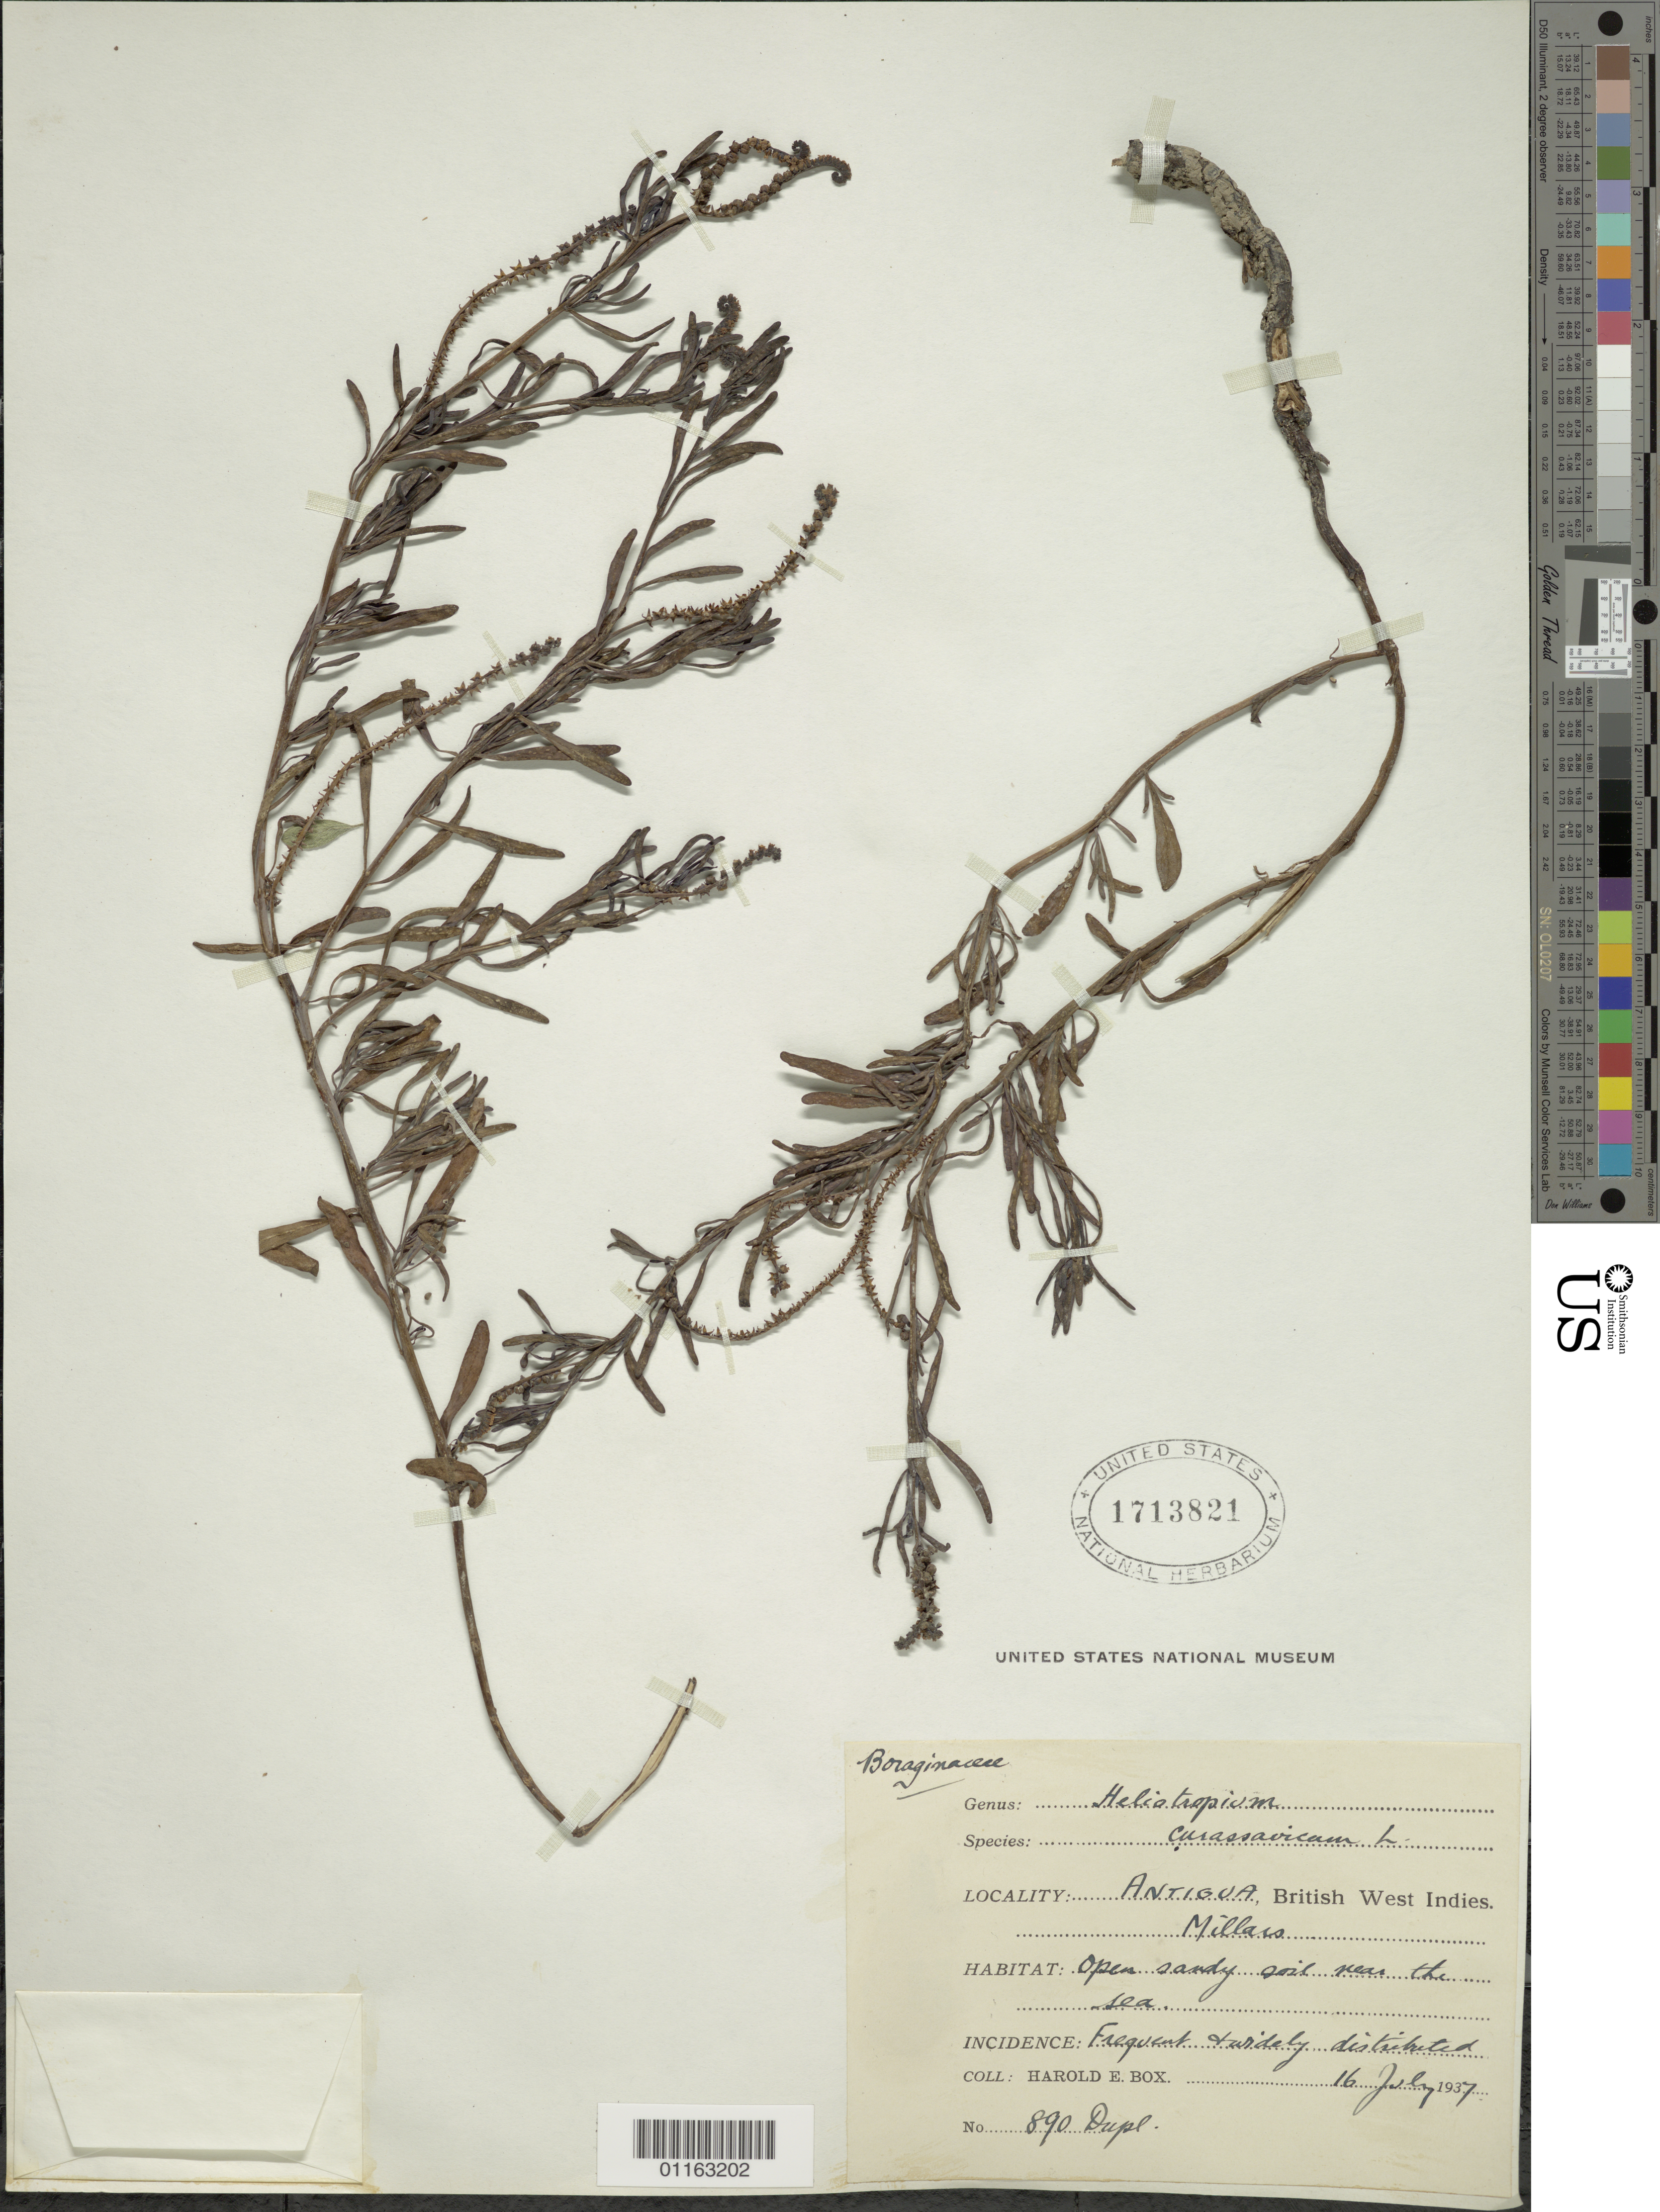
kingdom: Plantae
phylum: Tracheophyta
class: Magnoliopsida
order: Boraginales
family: Heliotropiaceae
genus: Heliotropium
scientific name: Heliotropium curassavicum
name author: L.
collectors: H. E. Box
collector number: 890 dupl.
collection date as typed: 16 Jul 1937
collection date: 1937-07-16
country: Antigua and Barbuda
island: Antigua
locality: Millars; open sandy soil near the sea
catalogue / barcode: US 1713821